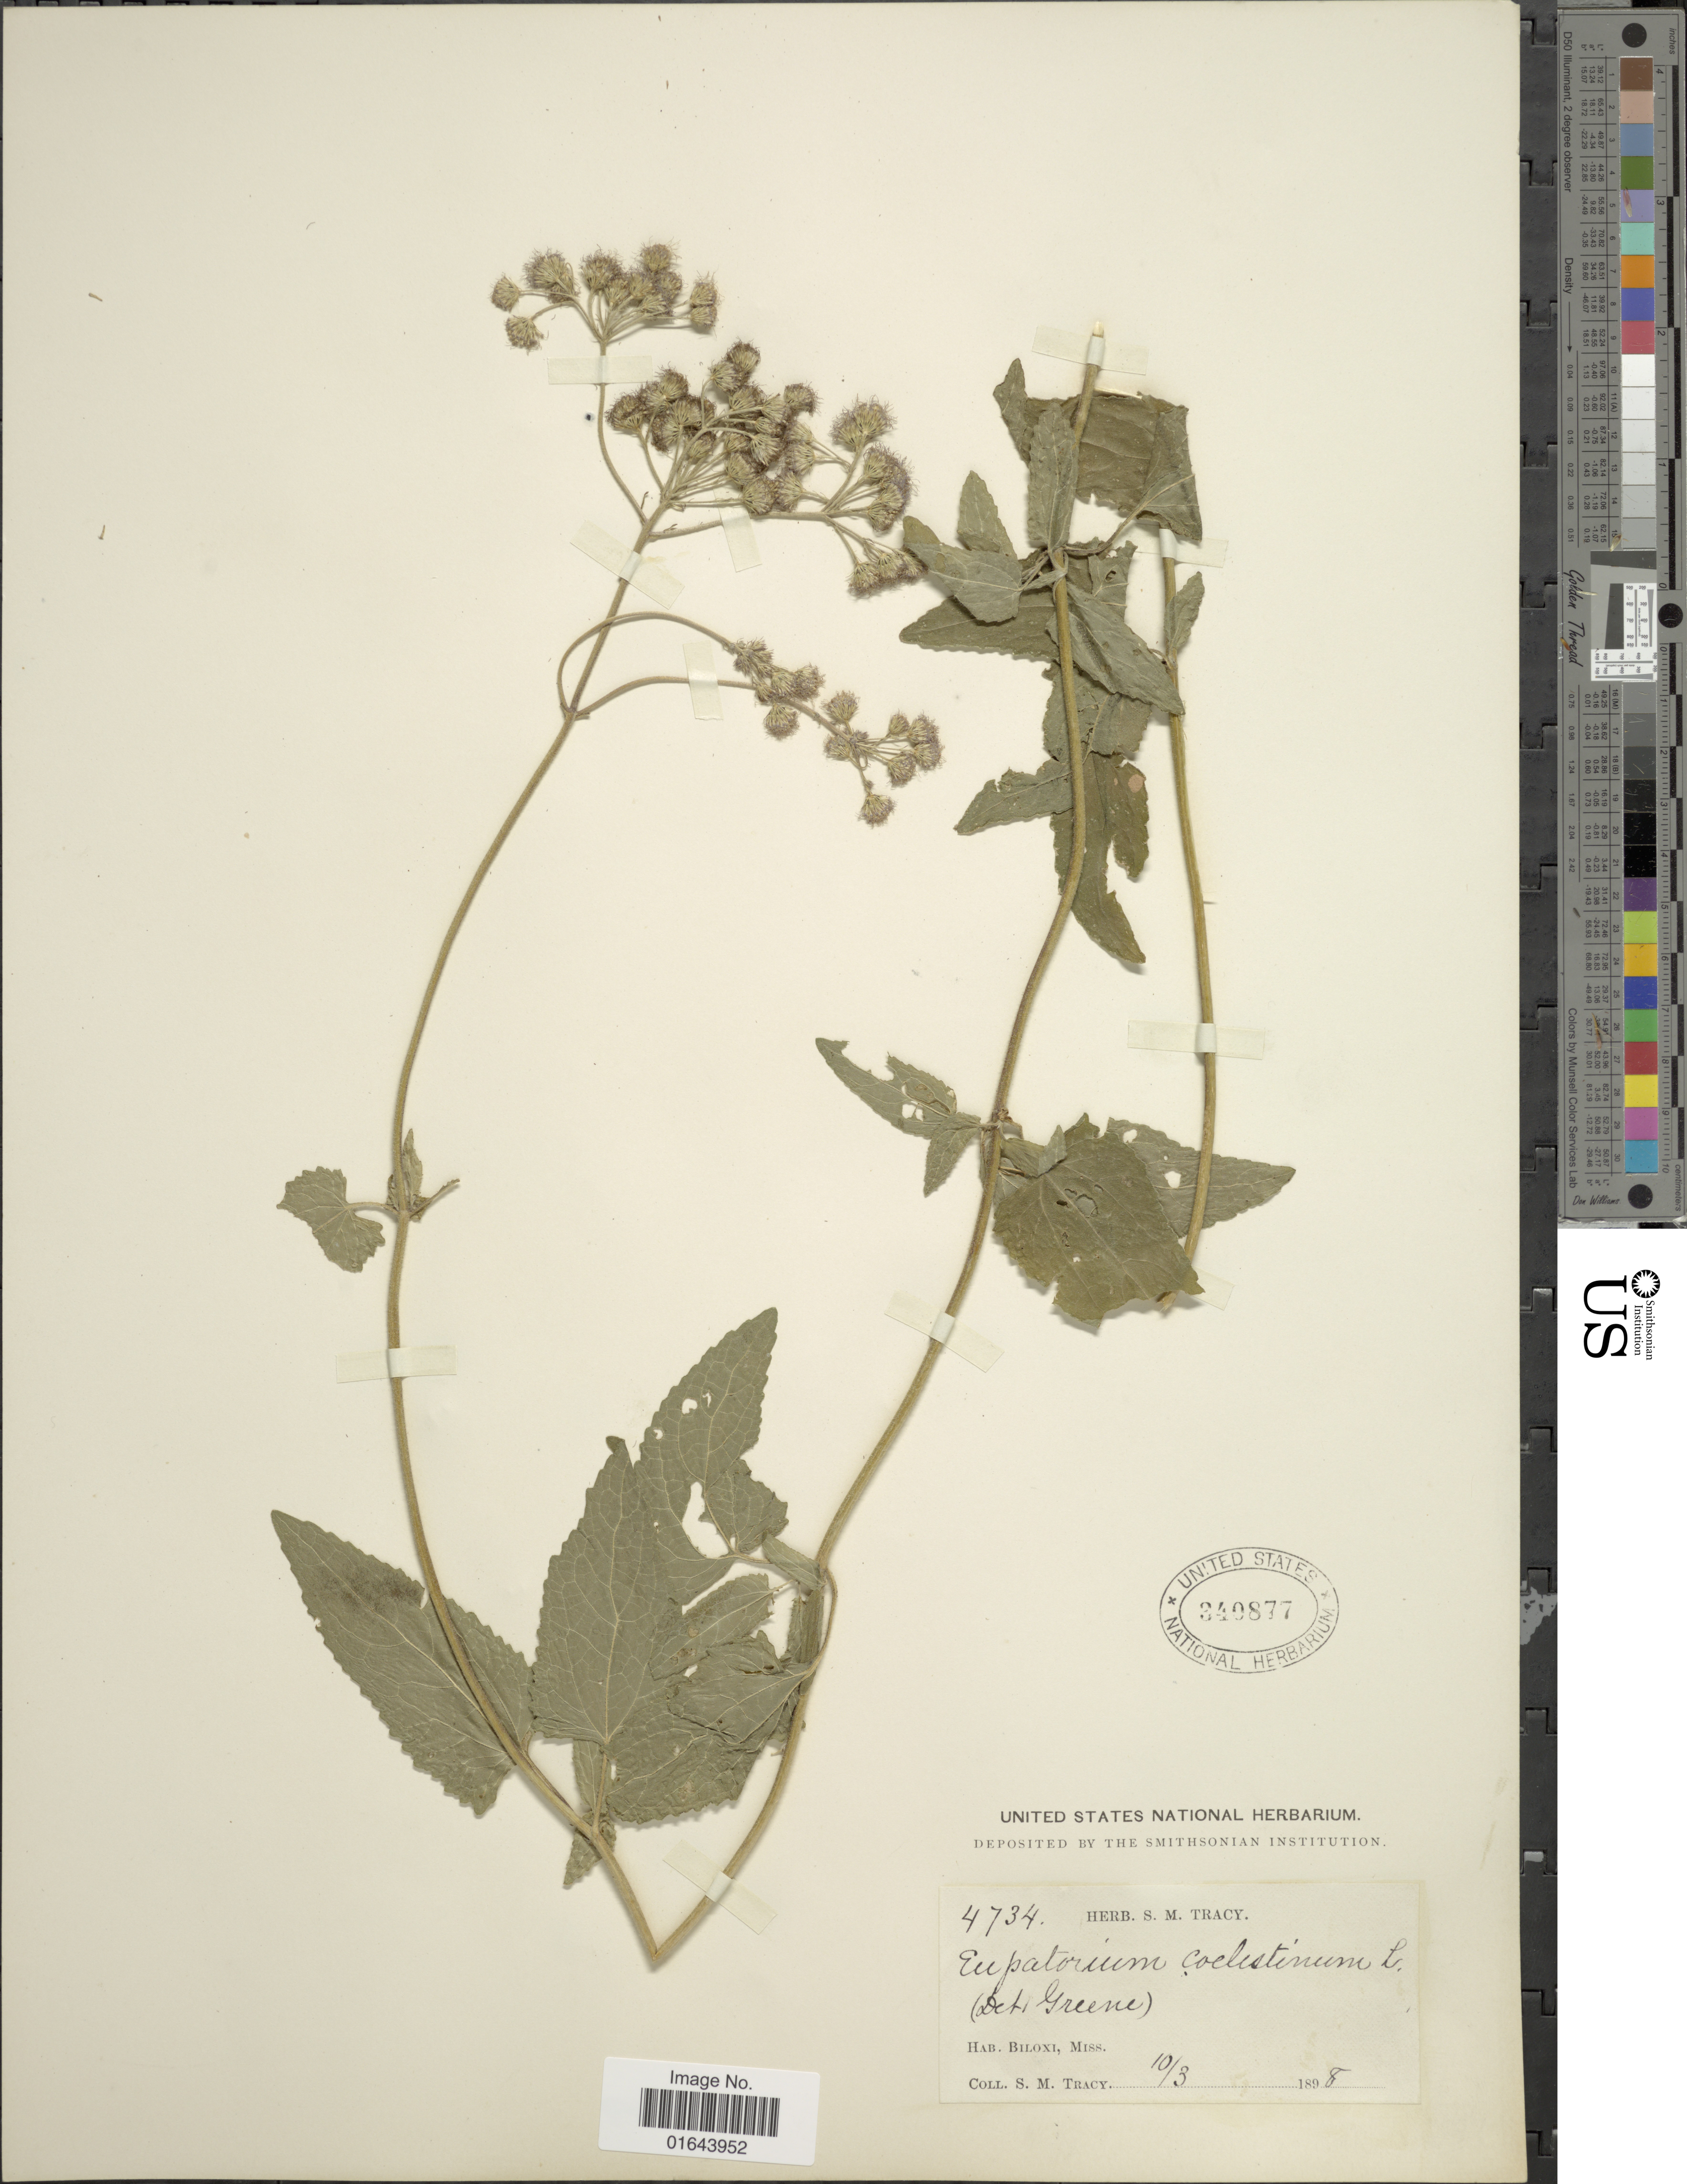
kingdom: Plantae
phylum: Tracheophyta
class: Magnoliopsida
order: Asterales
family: Asteraceae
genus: Conoclinium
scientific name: Conoclinium coelestinum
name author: (L.) DC.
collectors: S. M. Tracy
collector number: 4734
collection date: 1898-03-10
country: United States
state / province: Mississippi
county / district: Harrison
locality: Biloxi, Miss.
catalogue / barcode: US 340877